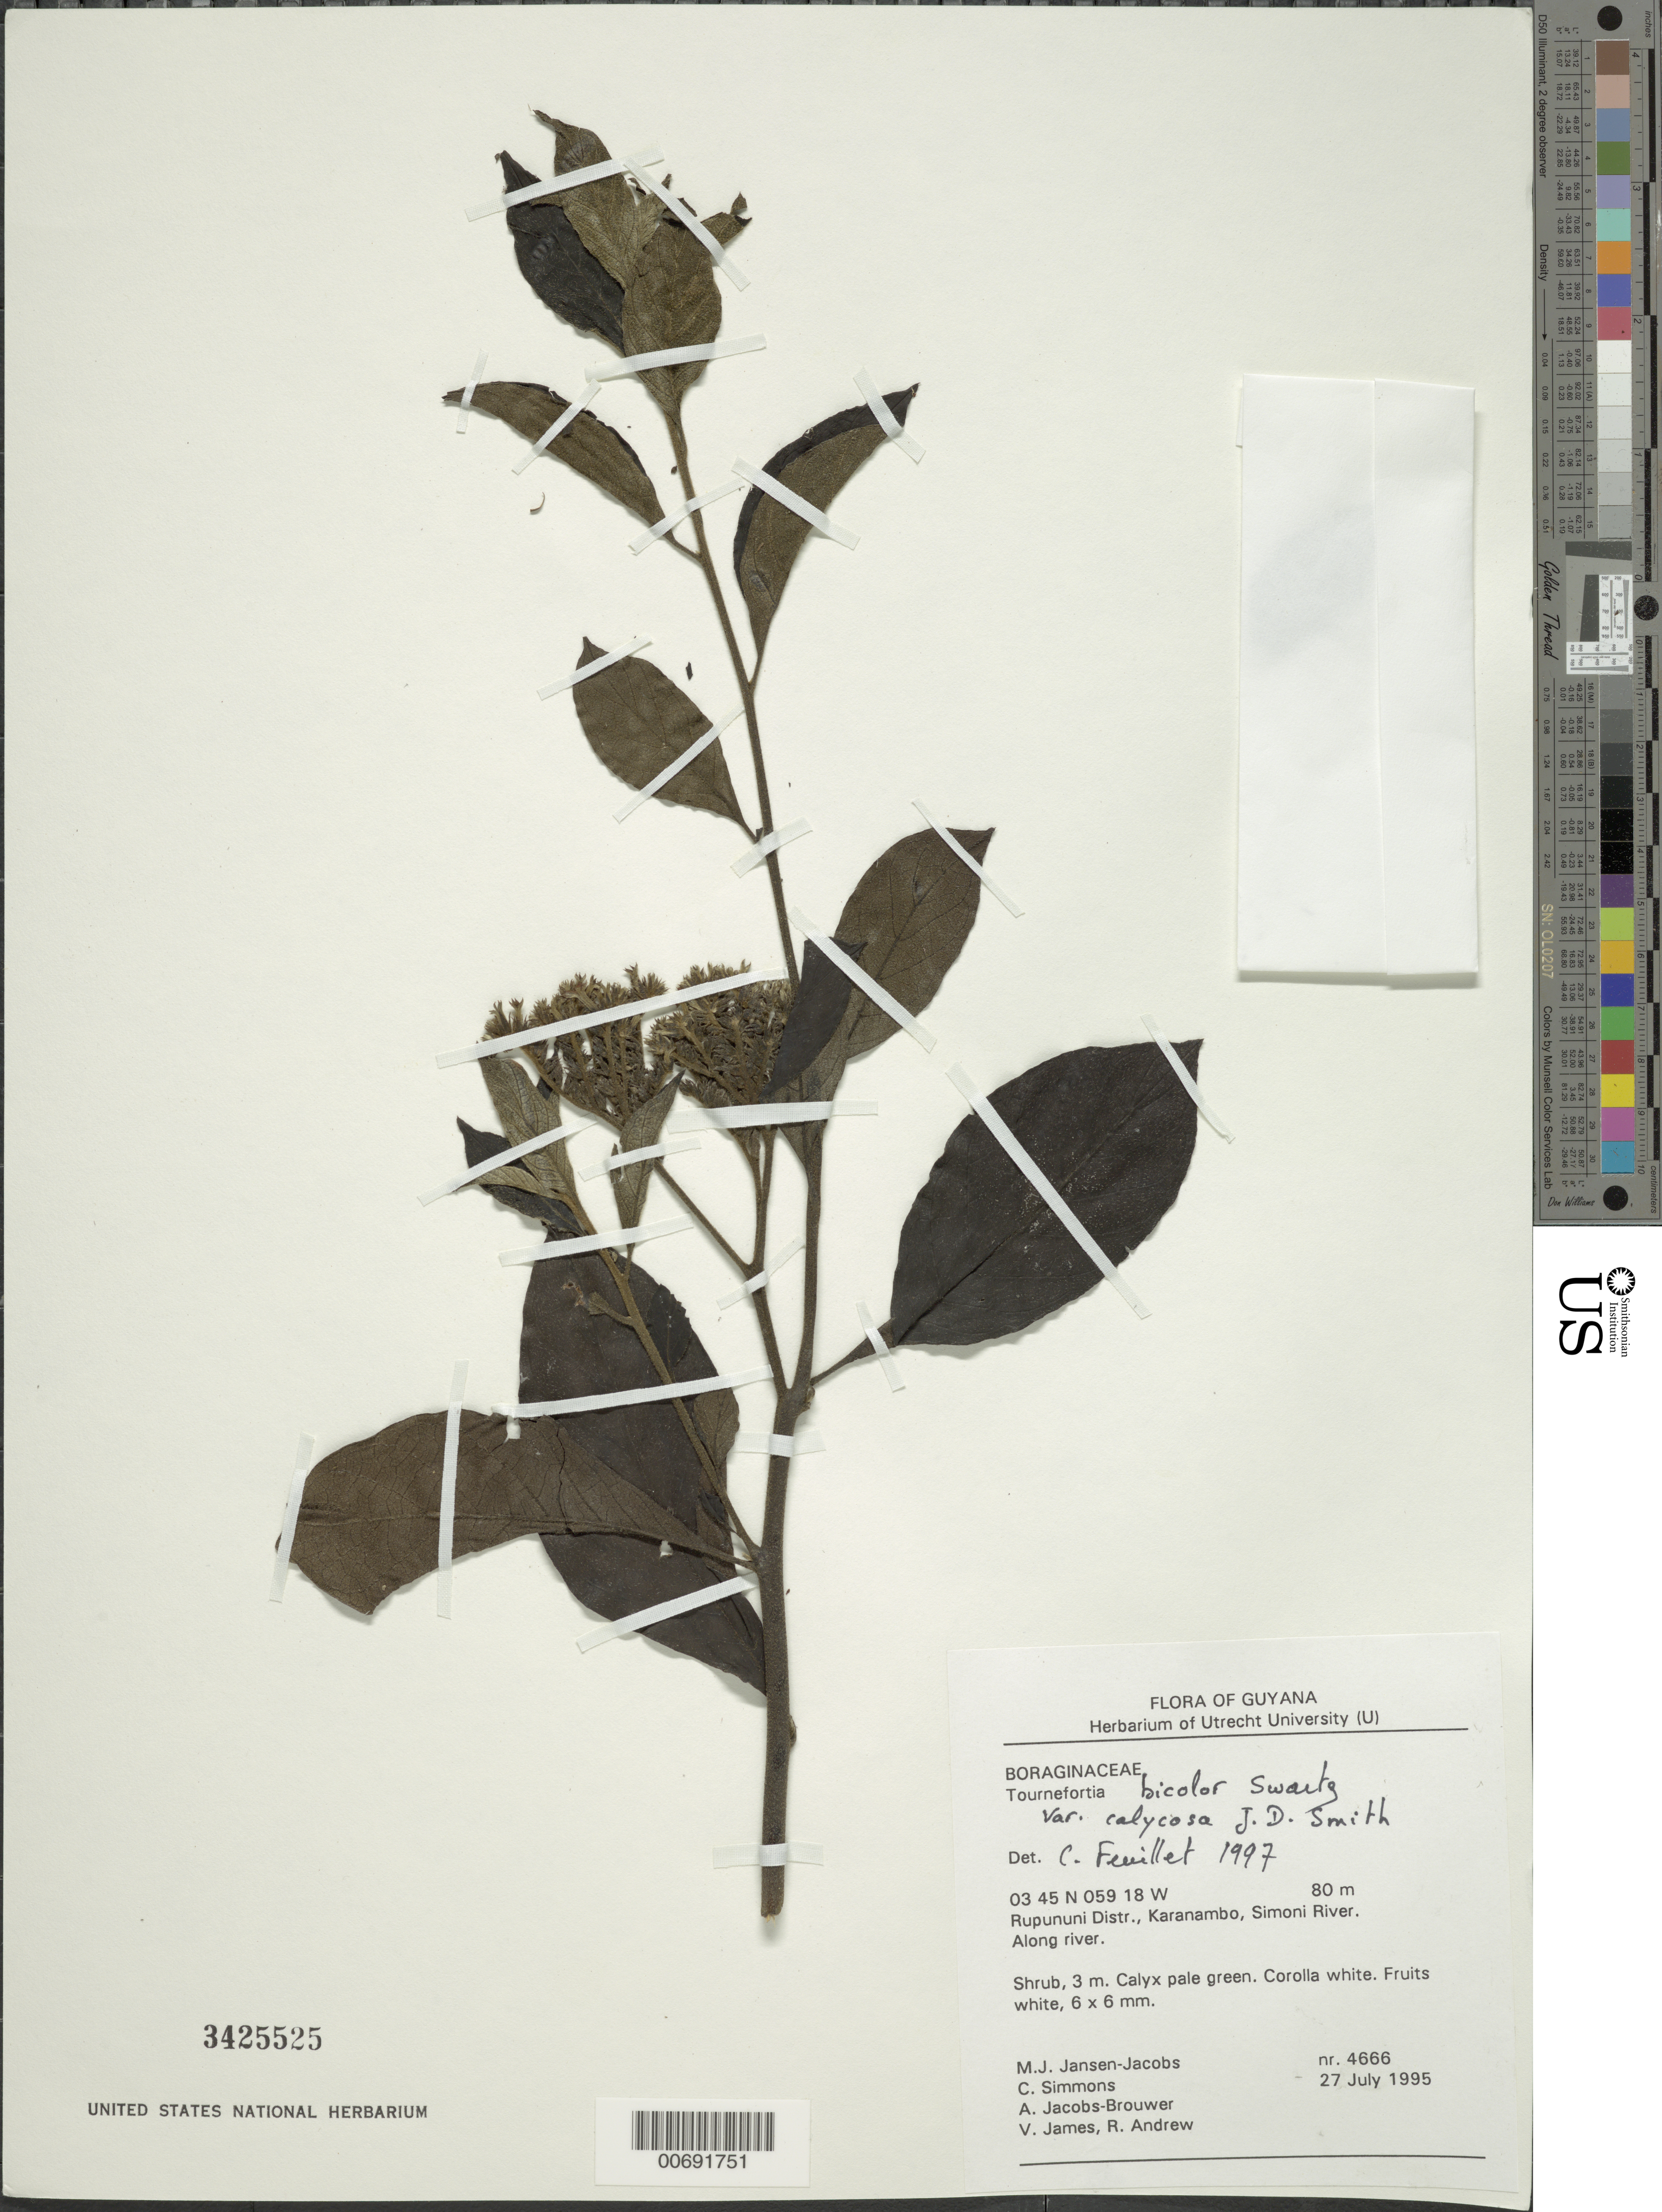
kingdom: Plantae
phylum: Tracheophyta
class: Magnoliopsida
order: Boraginales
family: Heliotropiaceae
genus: Tournefortia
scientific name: Tournefortia bicolor var. calycosa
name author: Donn. Sm.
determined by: Feuillet, C.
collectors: M. J. Jansen-Jacobs, C. Simons, A. Jacobs-Brouwer, V. James & R. Andrew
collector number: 4666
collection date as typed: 27-Jul-95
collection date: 1995-07-27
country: Guyana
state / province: U. Takutu-U. Essequibo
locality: Karanambo, Rupununi River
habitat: Along river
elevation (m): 80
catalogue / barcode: US 3425525